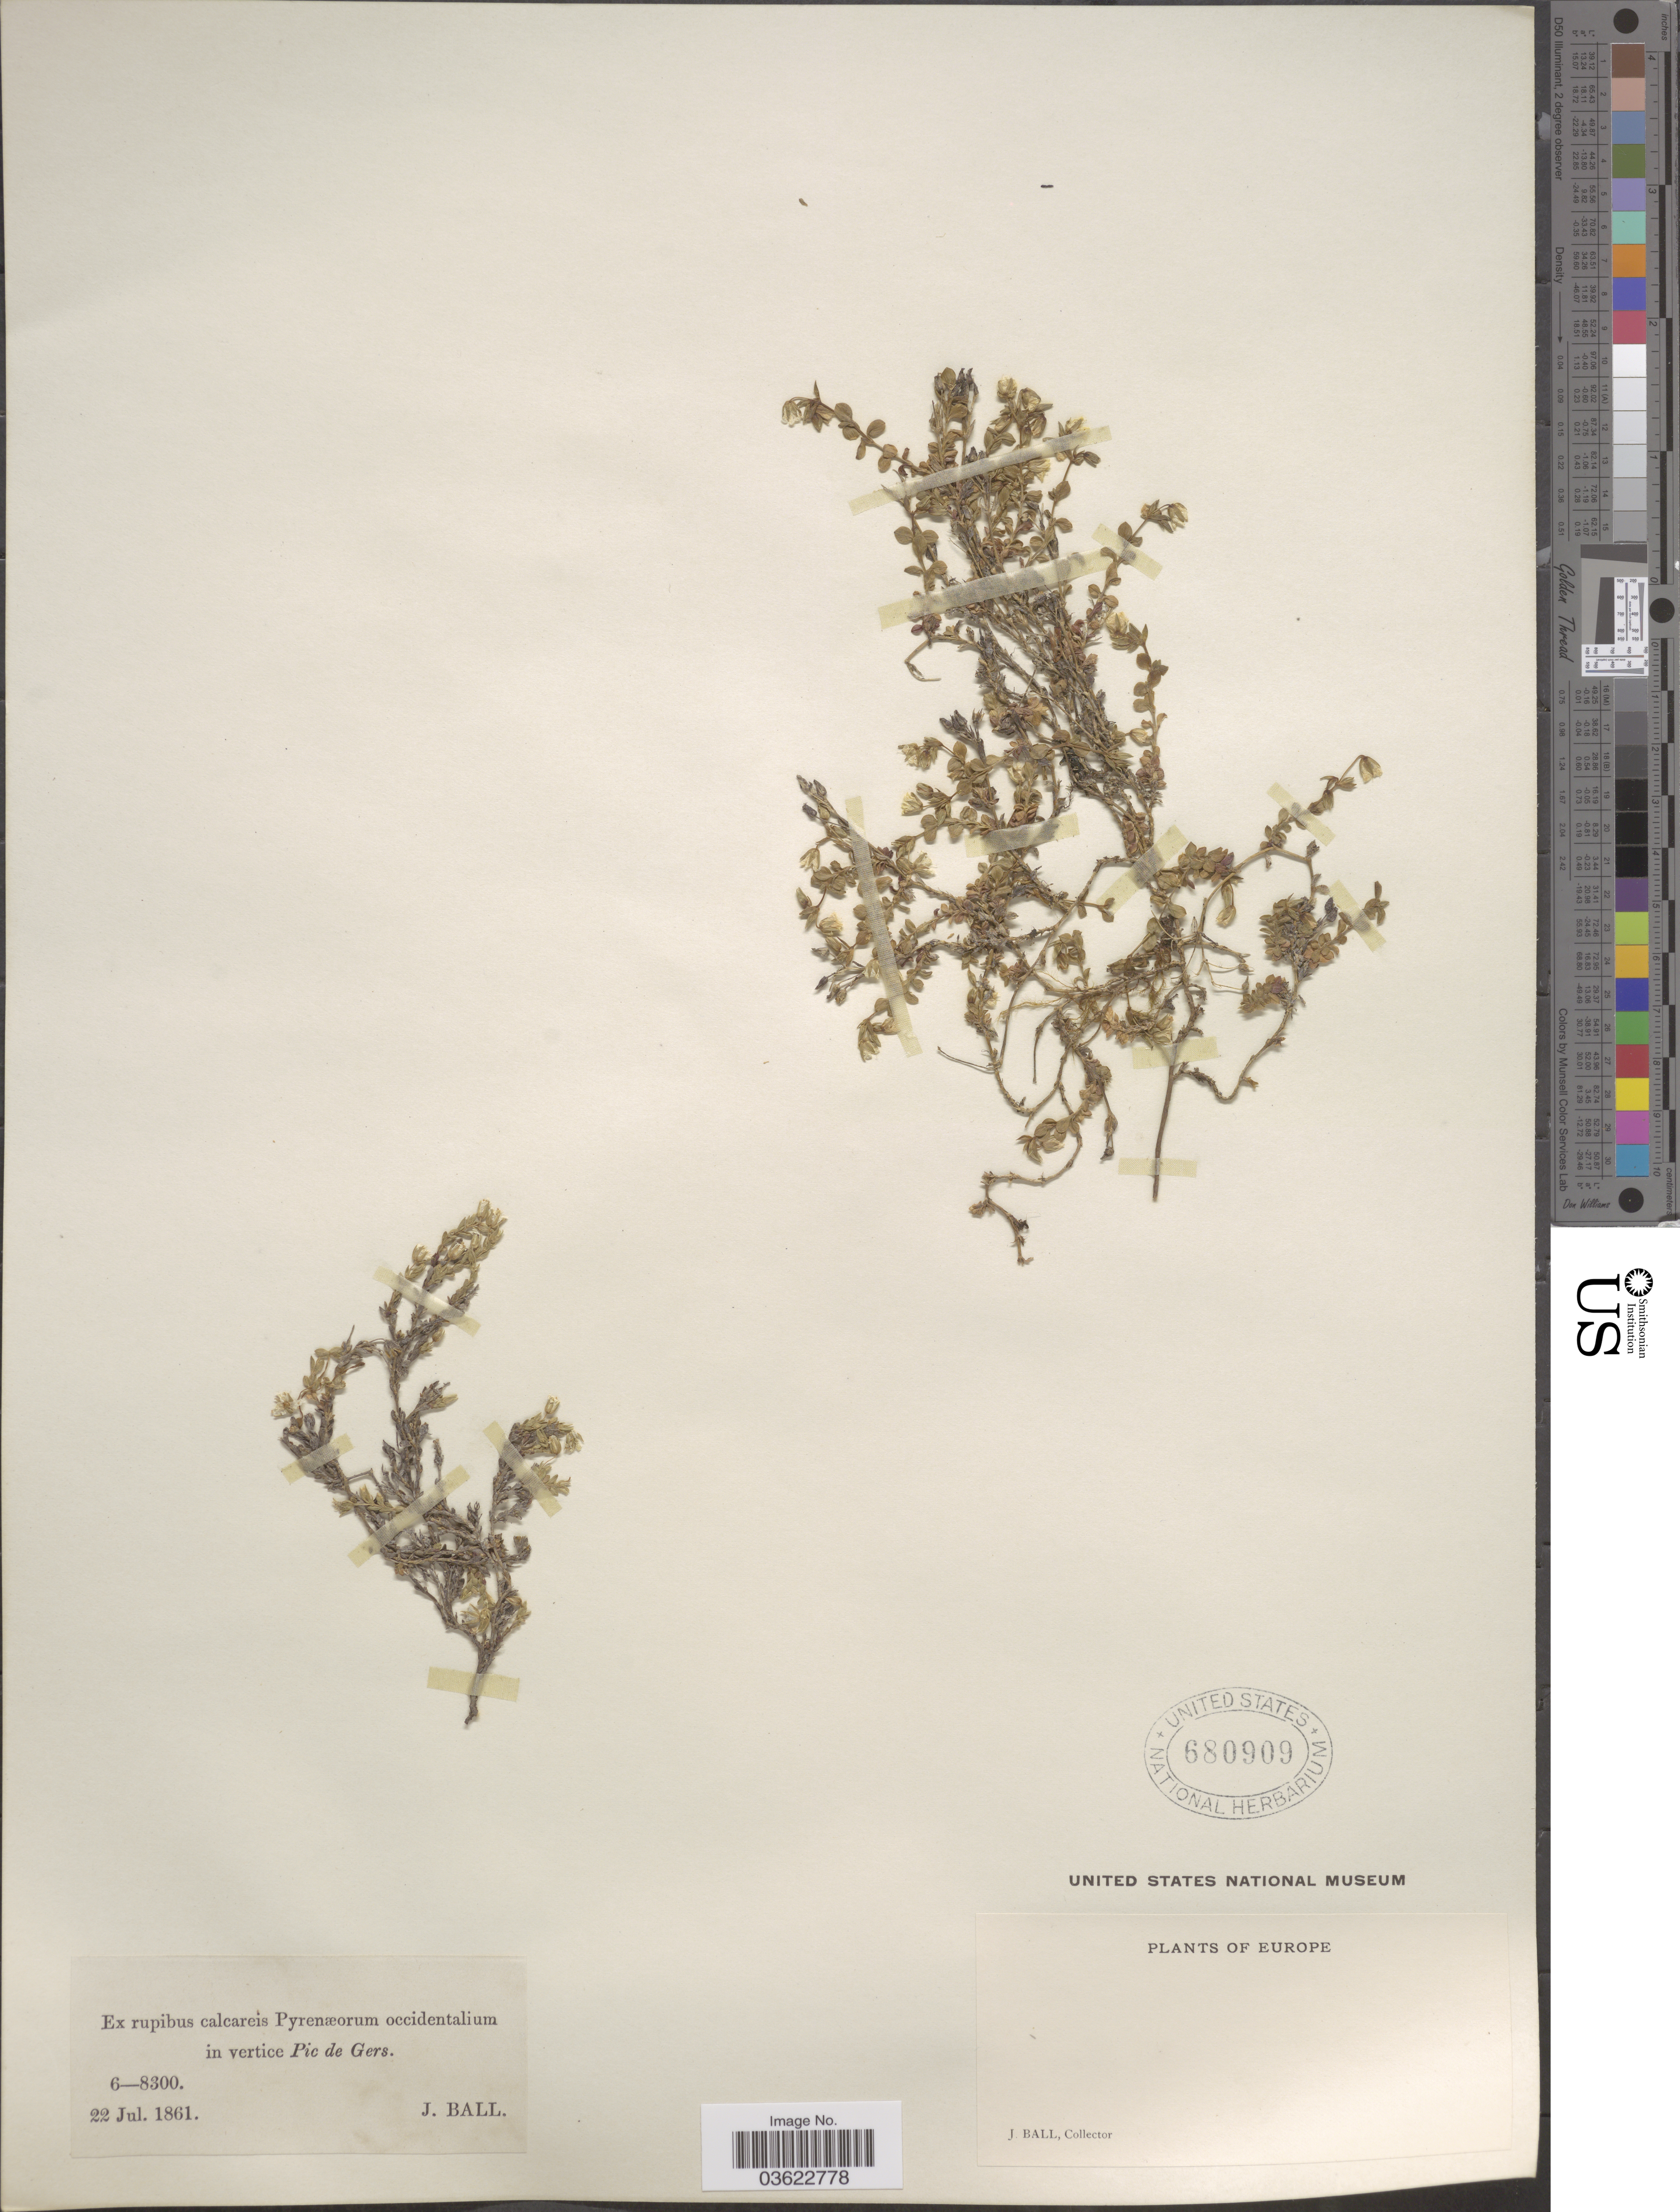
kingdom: Plantae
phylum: Tracheophyta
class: Magnoliopsida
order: Caryophyllales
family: Caryophyllaceae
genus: Arenaria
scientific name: Arenaria sp.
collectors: J. Ball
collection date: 1861-07-22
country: France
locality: Ex rupibus calcareis Pyrenæorum occidentalium in vertice Pic de Gers. Europe.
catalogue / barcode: US 680909